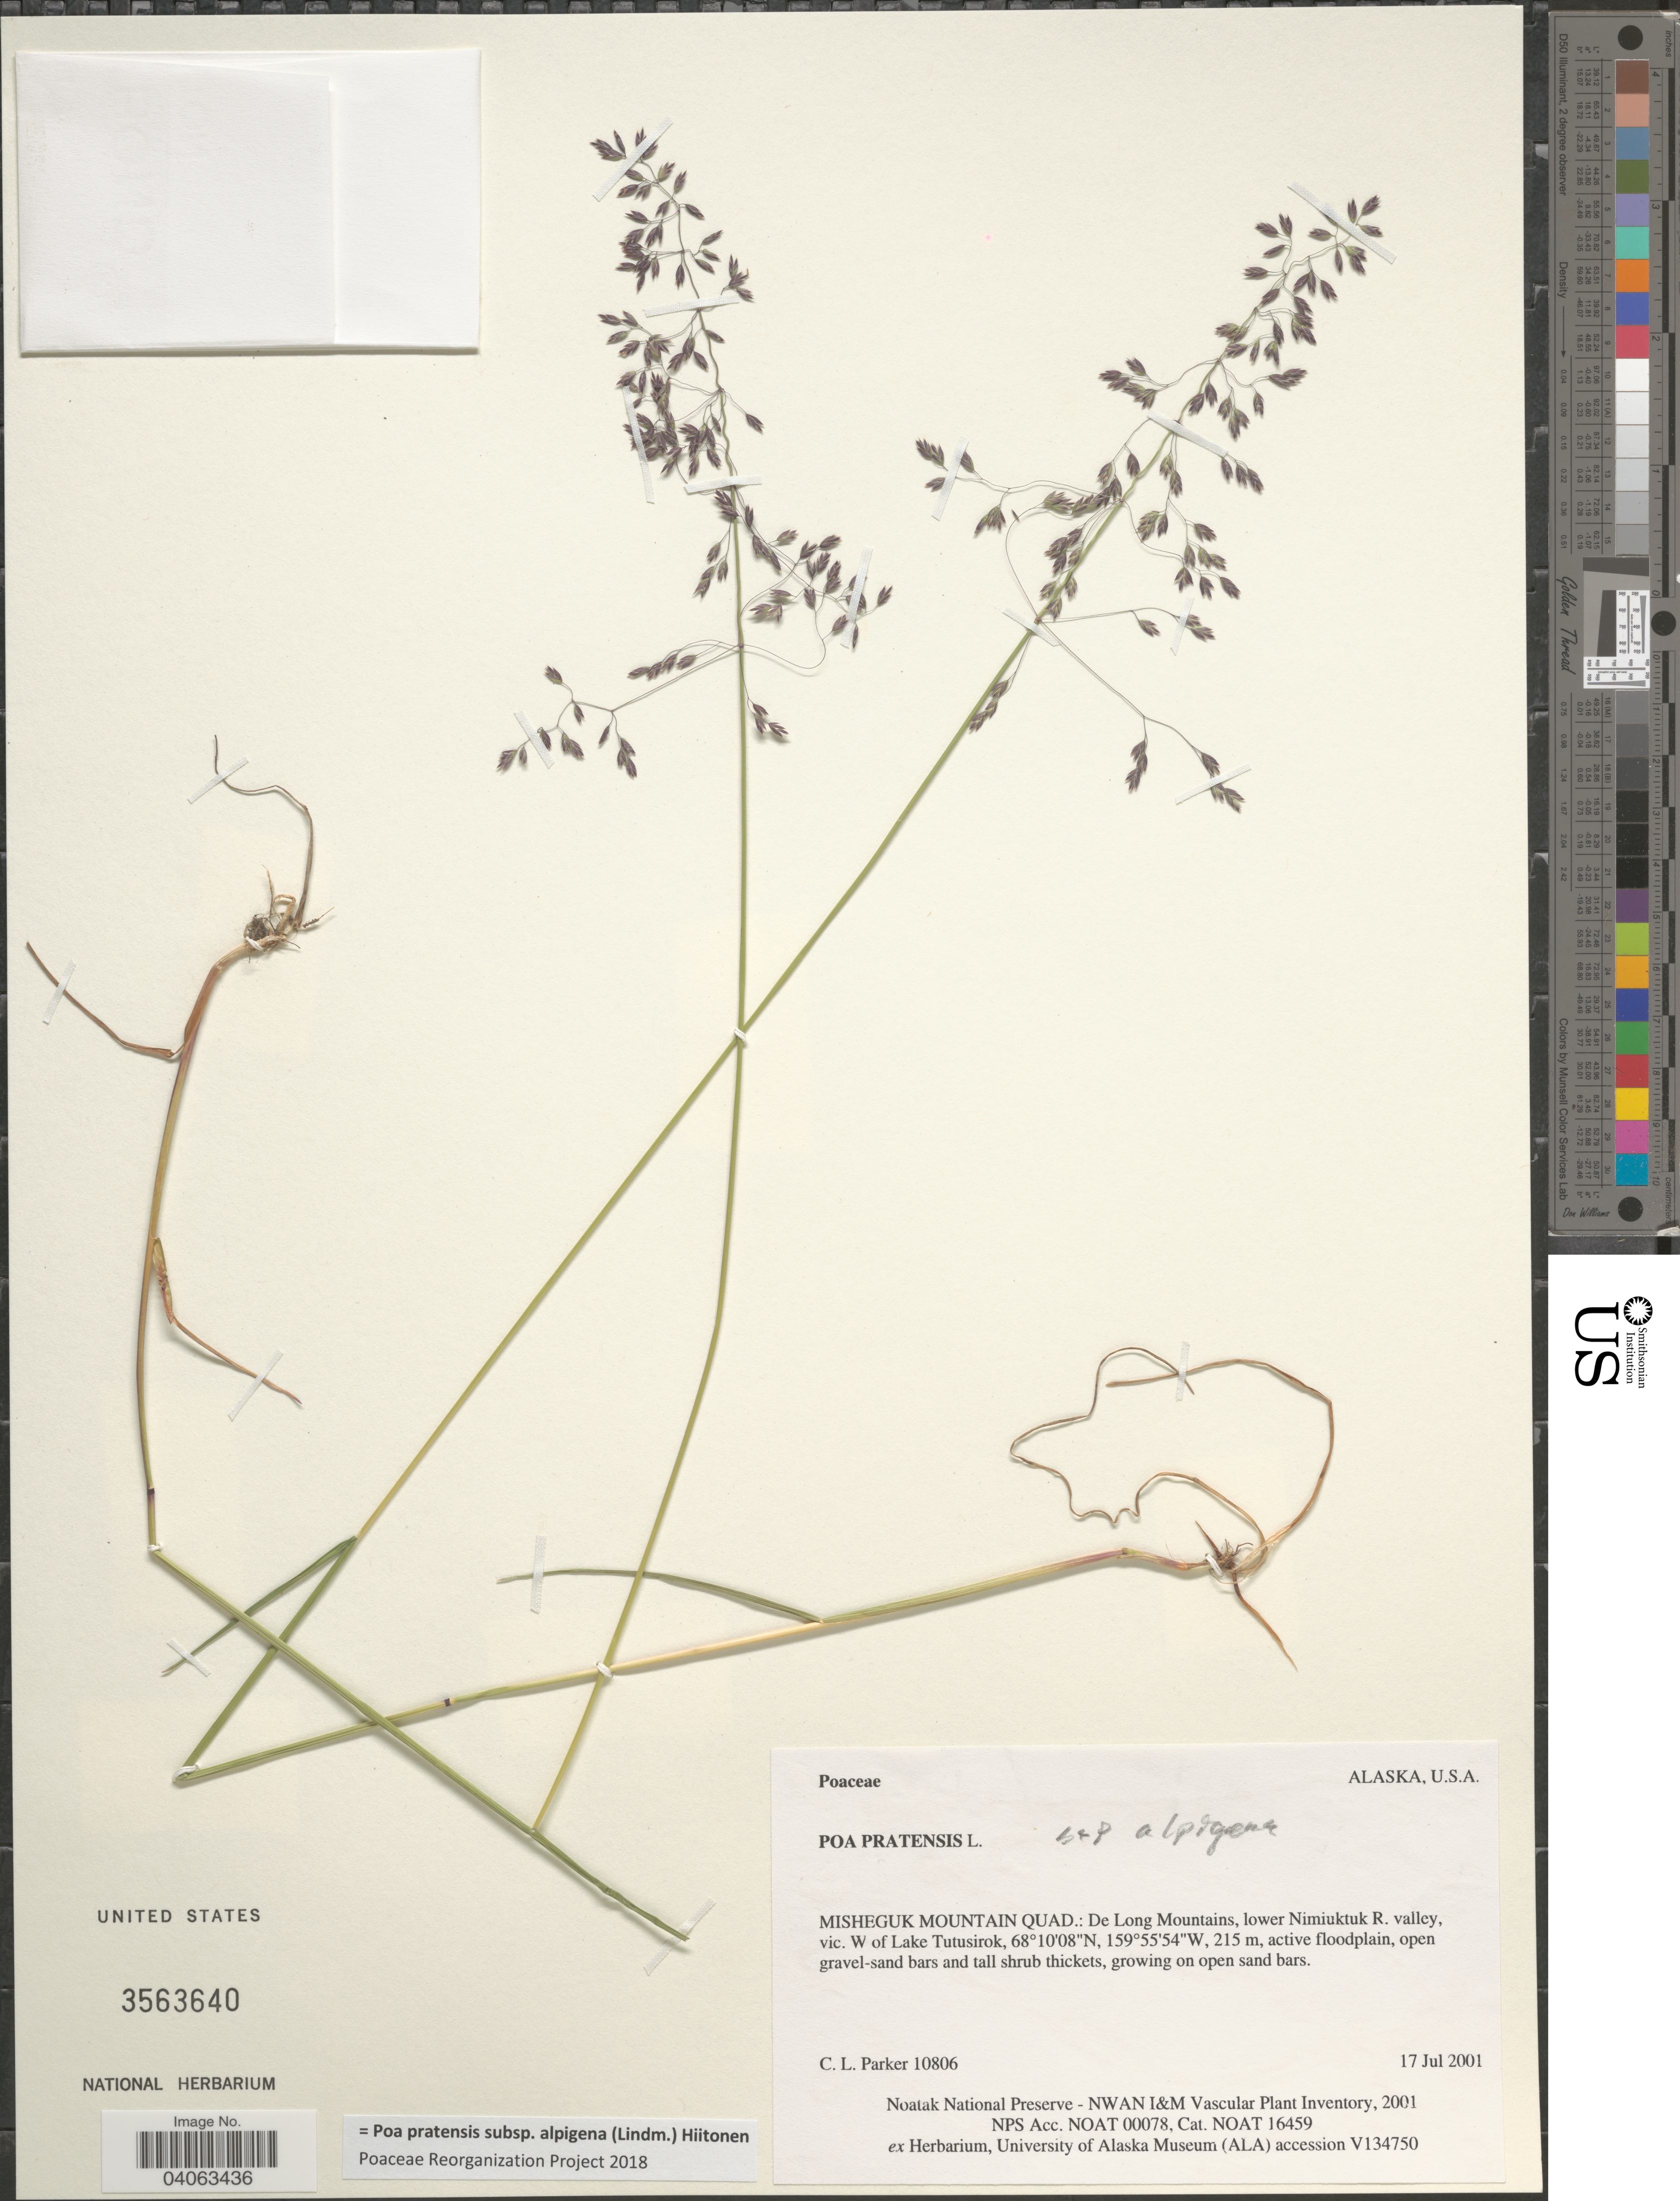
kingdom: Plantae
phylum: Tracheophyta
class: Liliopsida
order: Poales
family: Poaceae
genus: Poa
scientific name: Poa pratensis subsp. alpigena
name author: (Lindm.) Hiitonen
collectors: C. L. Parker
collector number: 10806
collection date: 2001-07-17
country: United States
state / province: Alaska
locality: Misheguk Mountain Quad.: De Long Mountains, lower Nimiuktuk R. valley, vic. W of Lake Tutusirok.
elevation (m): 215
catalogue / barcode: US 3563640